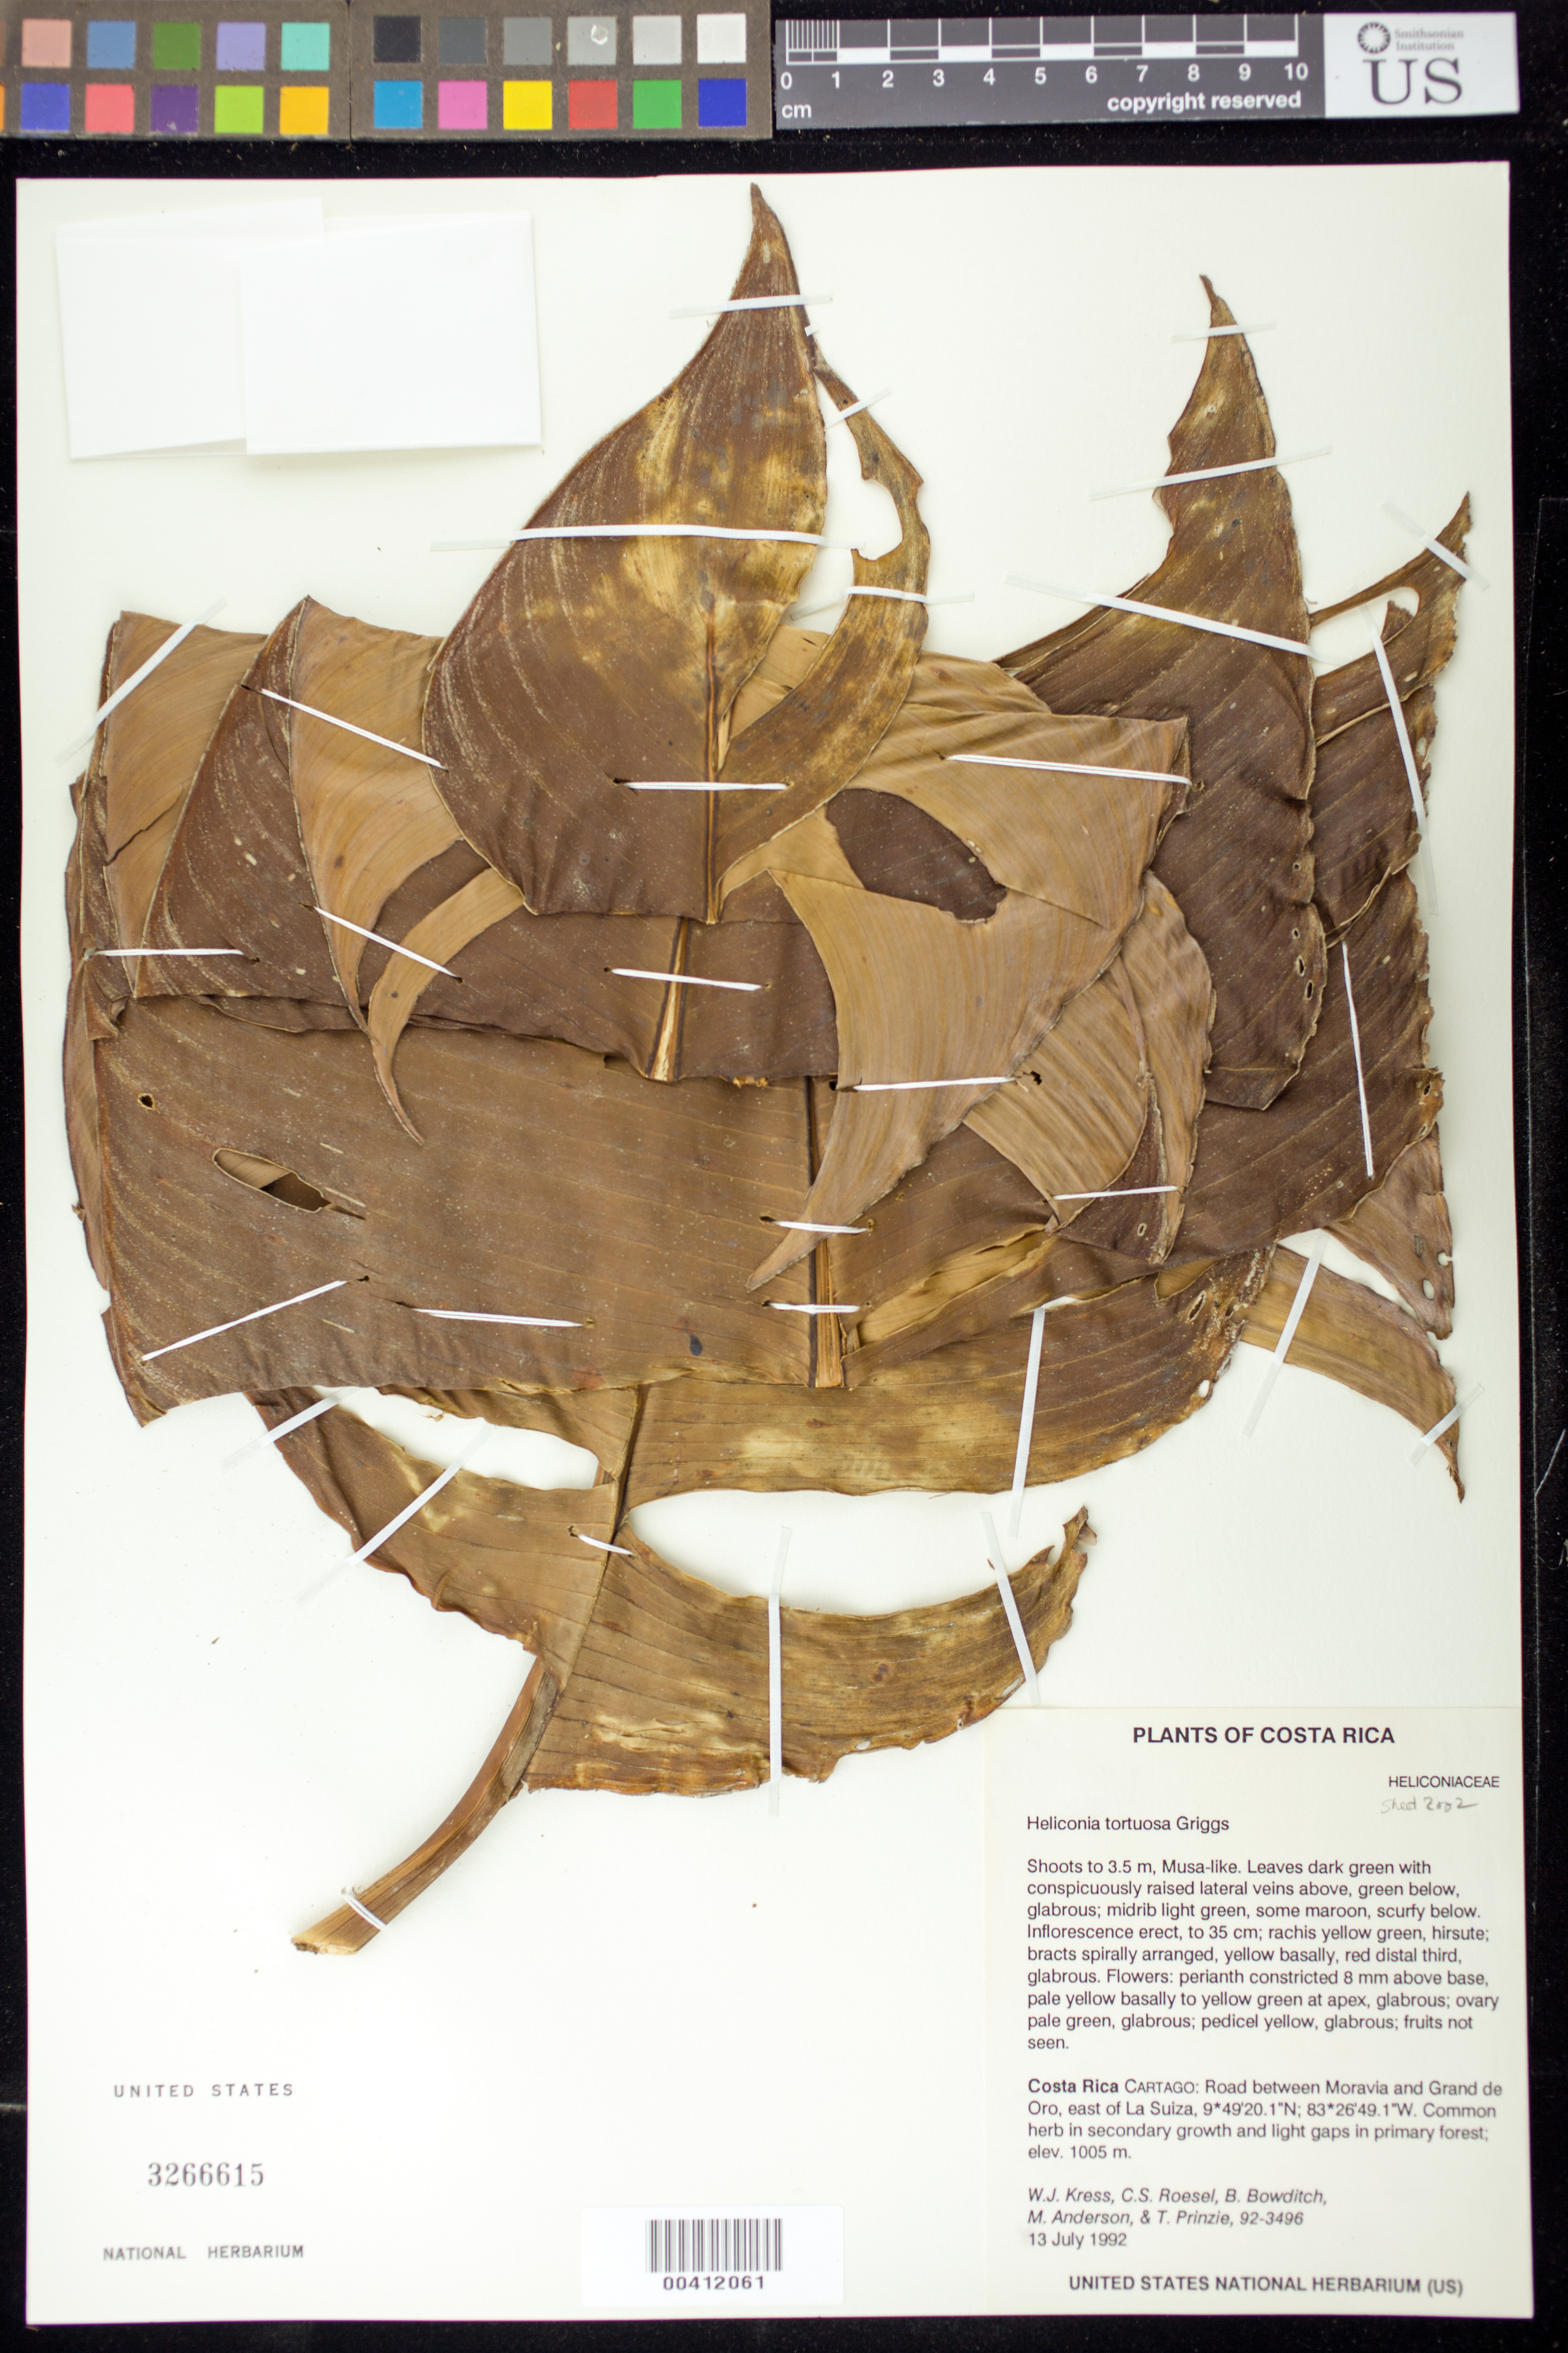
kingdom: Plantae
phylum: Tracheophyta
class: Liliopsida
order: Zingiberales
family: Heliconiaceae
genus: Heliconia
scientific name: Heliconia tortuosa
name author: R.F. Griggs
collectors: W. J. Kress, C. S. Roesel, B. Bowditch, M. Anderson & T. Prinzie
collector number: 92-3496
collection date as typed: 13 Jul 1992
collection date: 1992-07-13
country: Costa Rica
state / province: Cartago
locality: Rd between Moravia and Grand de Oro, E of La Suiza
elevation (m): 1005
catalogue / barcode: US 3266615